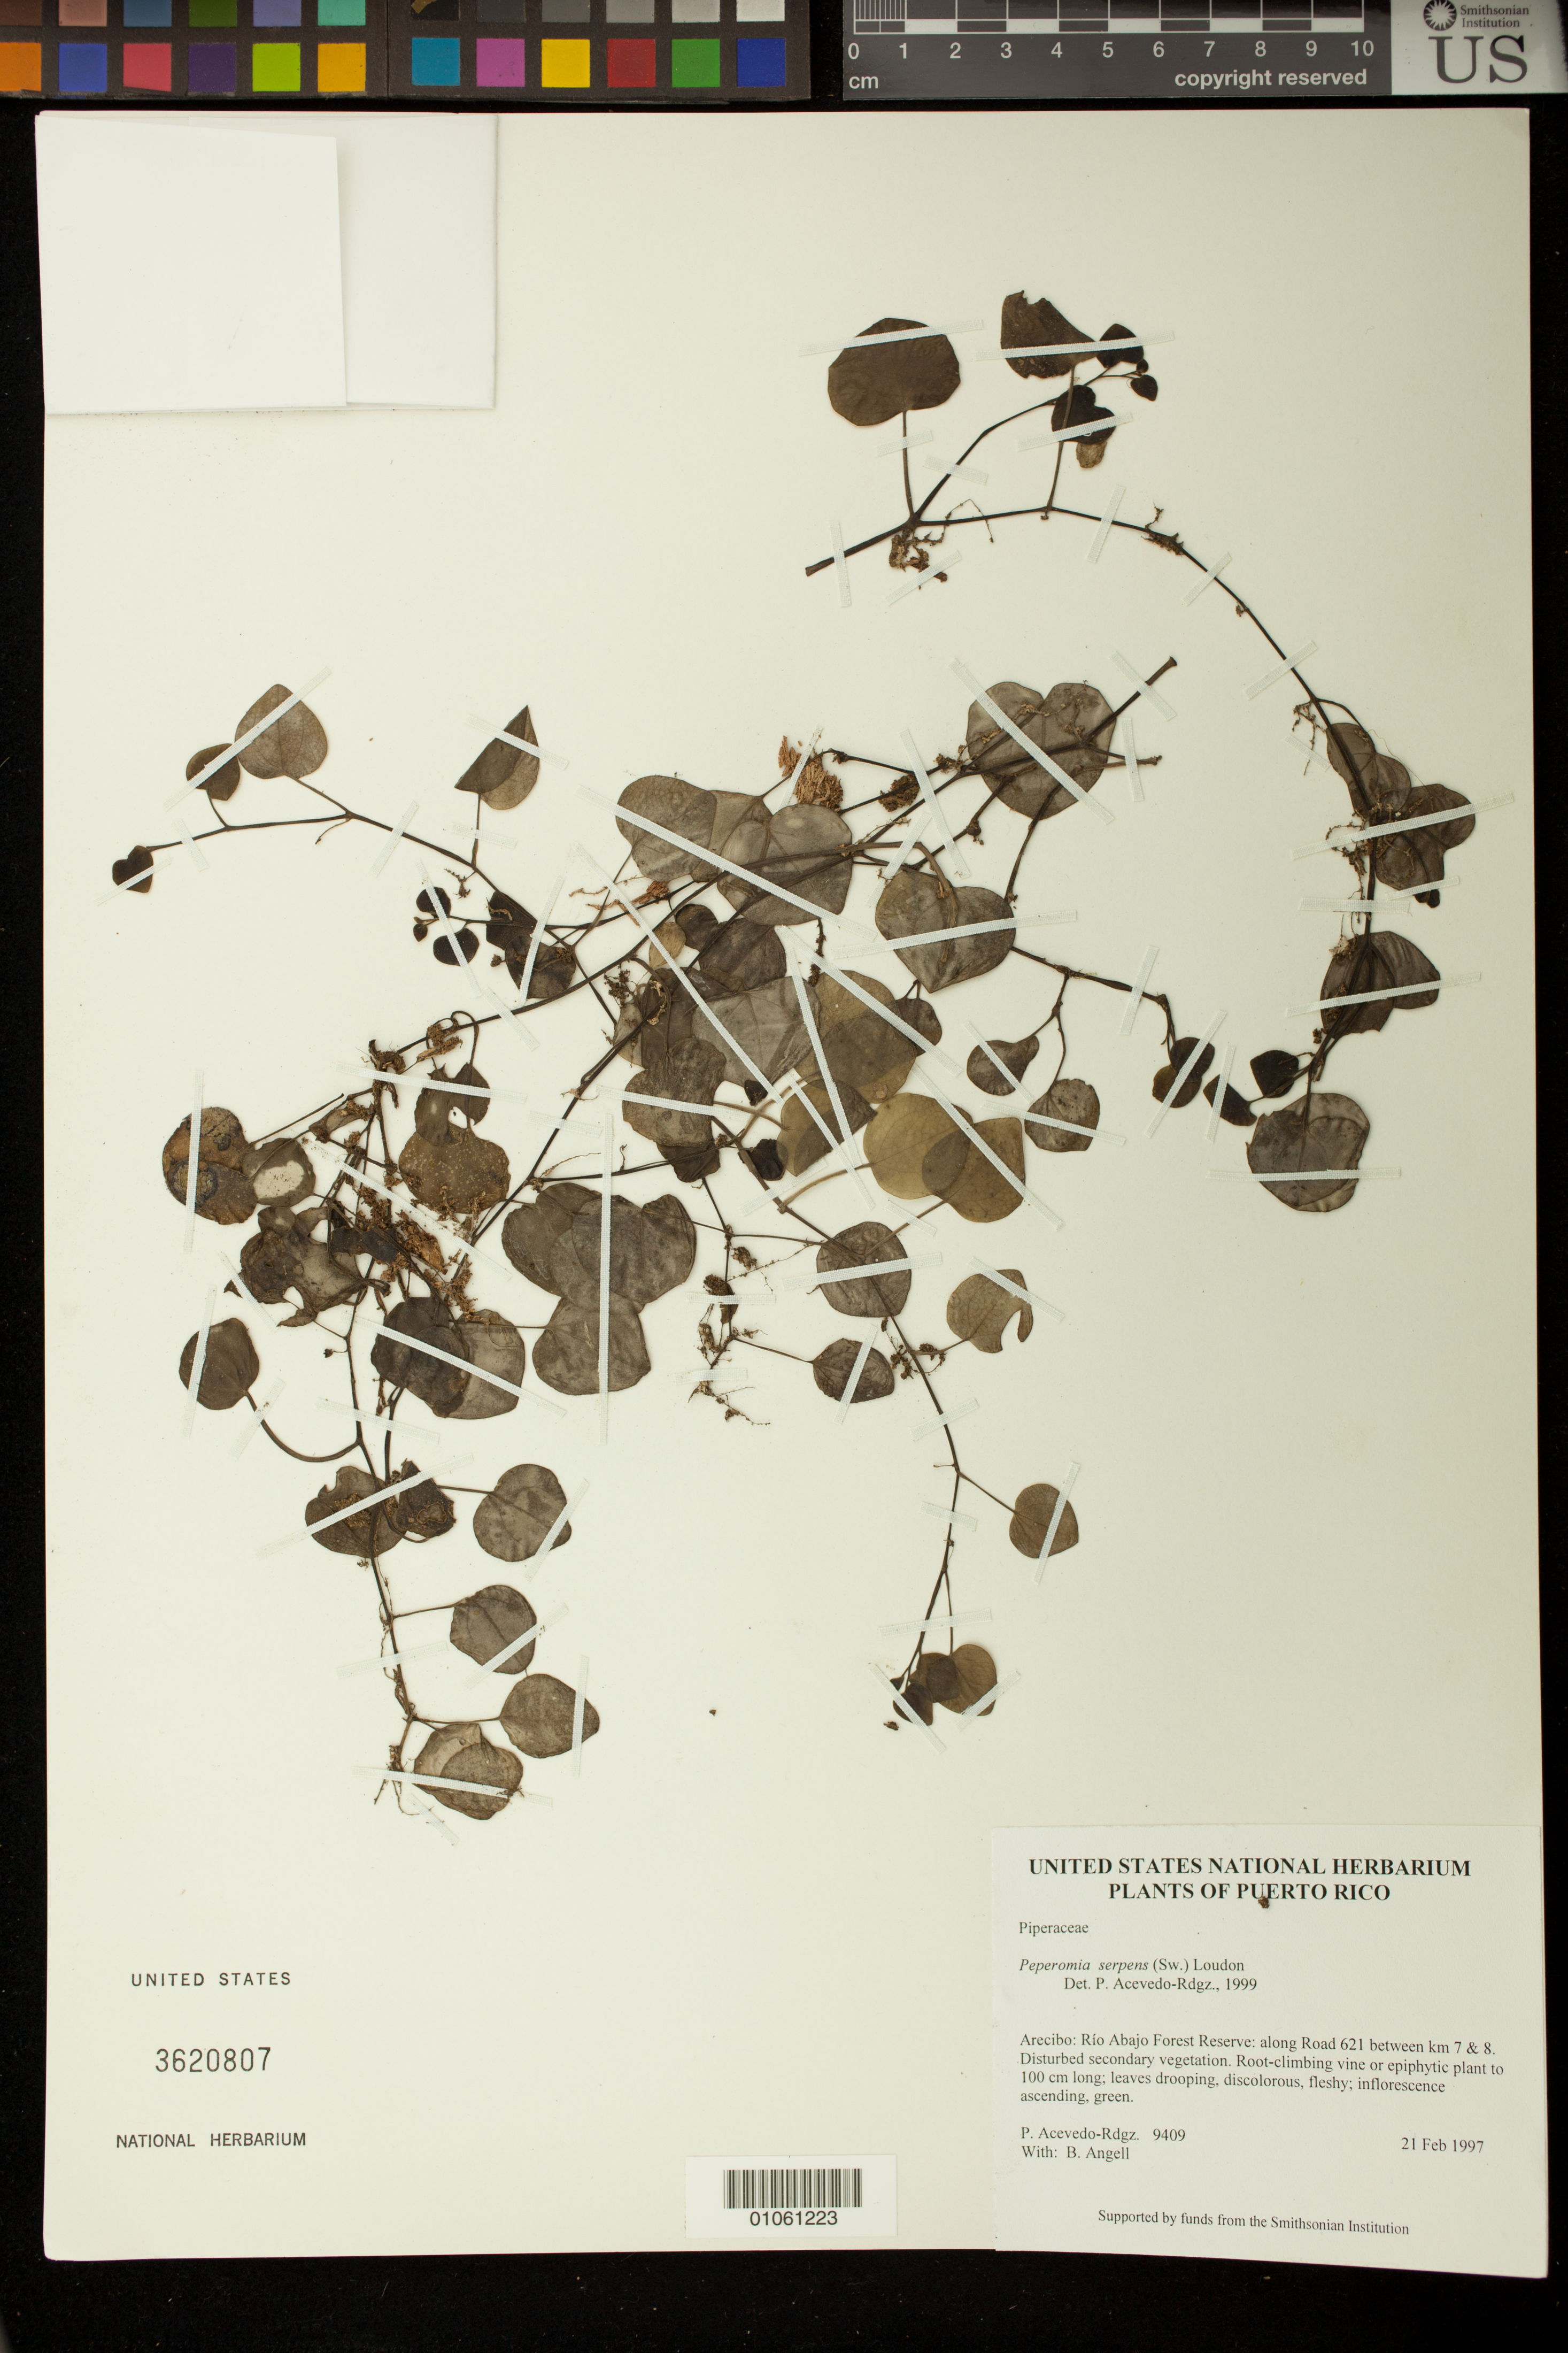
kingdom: Plantae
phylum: Tracheophyta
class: Magnoliopsida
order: Piperales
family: Piperaceae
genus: Peperomia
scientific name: Peperomia serpens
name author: (Sw.) Loudon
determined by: Acevedo-Rodríguez, P., (BOT), Smithsonian Institution - National Museum of Natural History (UNITED STATES)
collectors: P. Acevedo-Rodr. & Bobbi Angell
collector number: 9409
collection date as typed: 21 Feb 1997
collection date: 1997-02-21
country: Puerto Rico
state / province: Arecibo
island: Puerto Rico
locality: Arecibo: Río Abajo Forest Reserve: along Road 621 between km 7 & 8.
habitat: Disturbed secondary vegetation.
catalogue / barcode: US 3620807